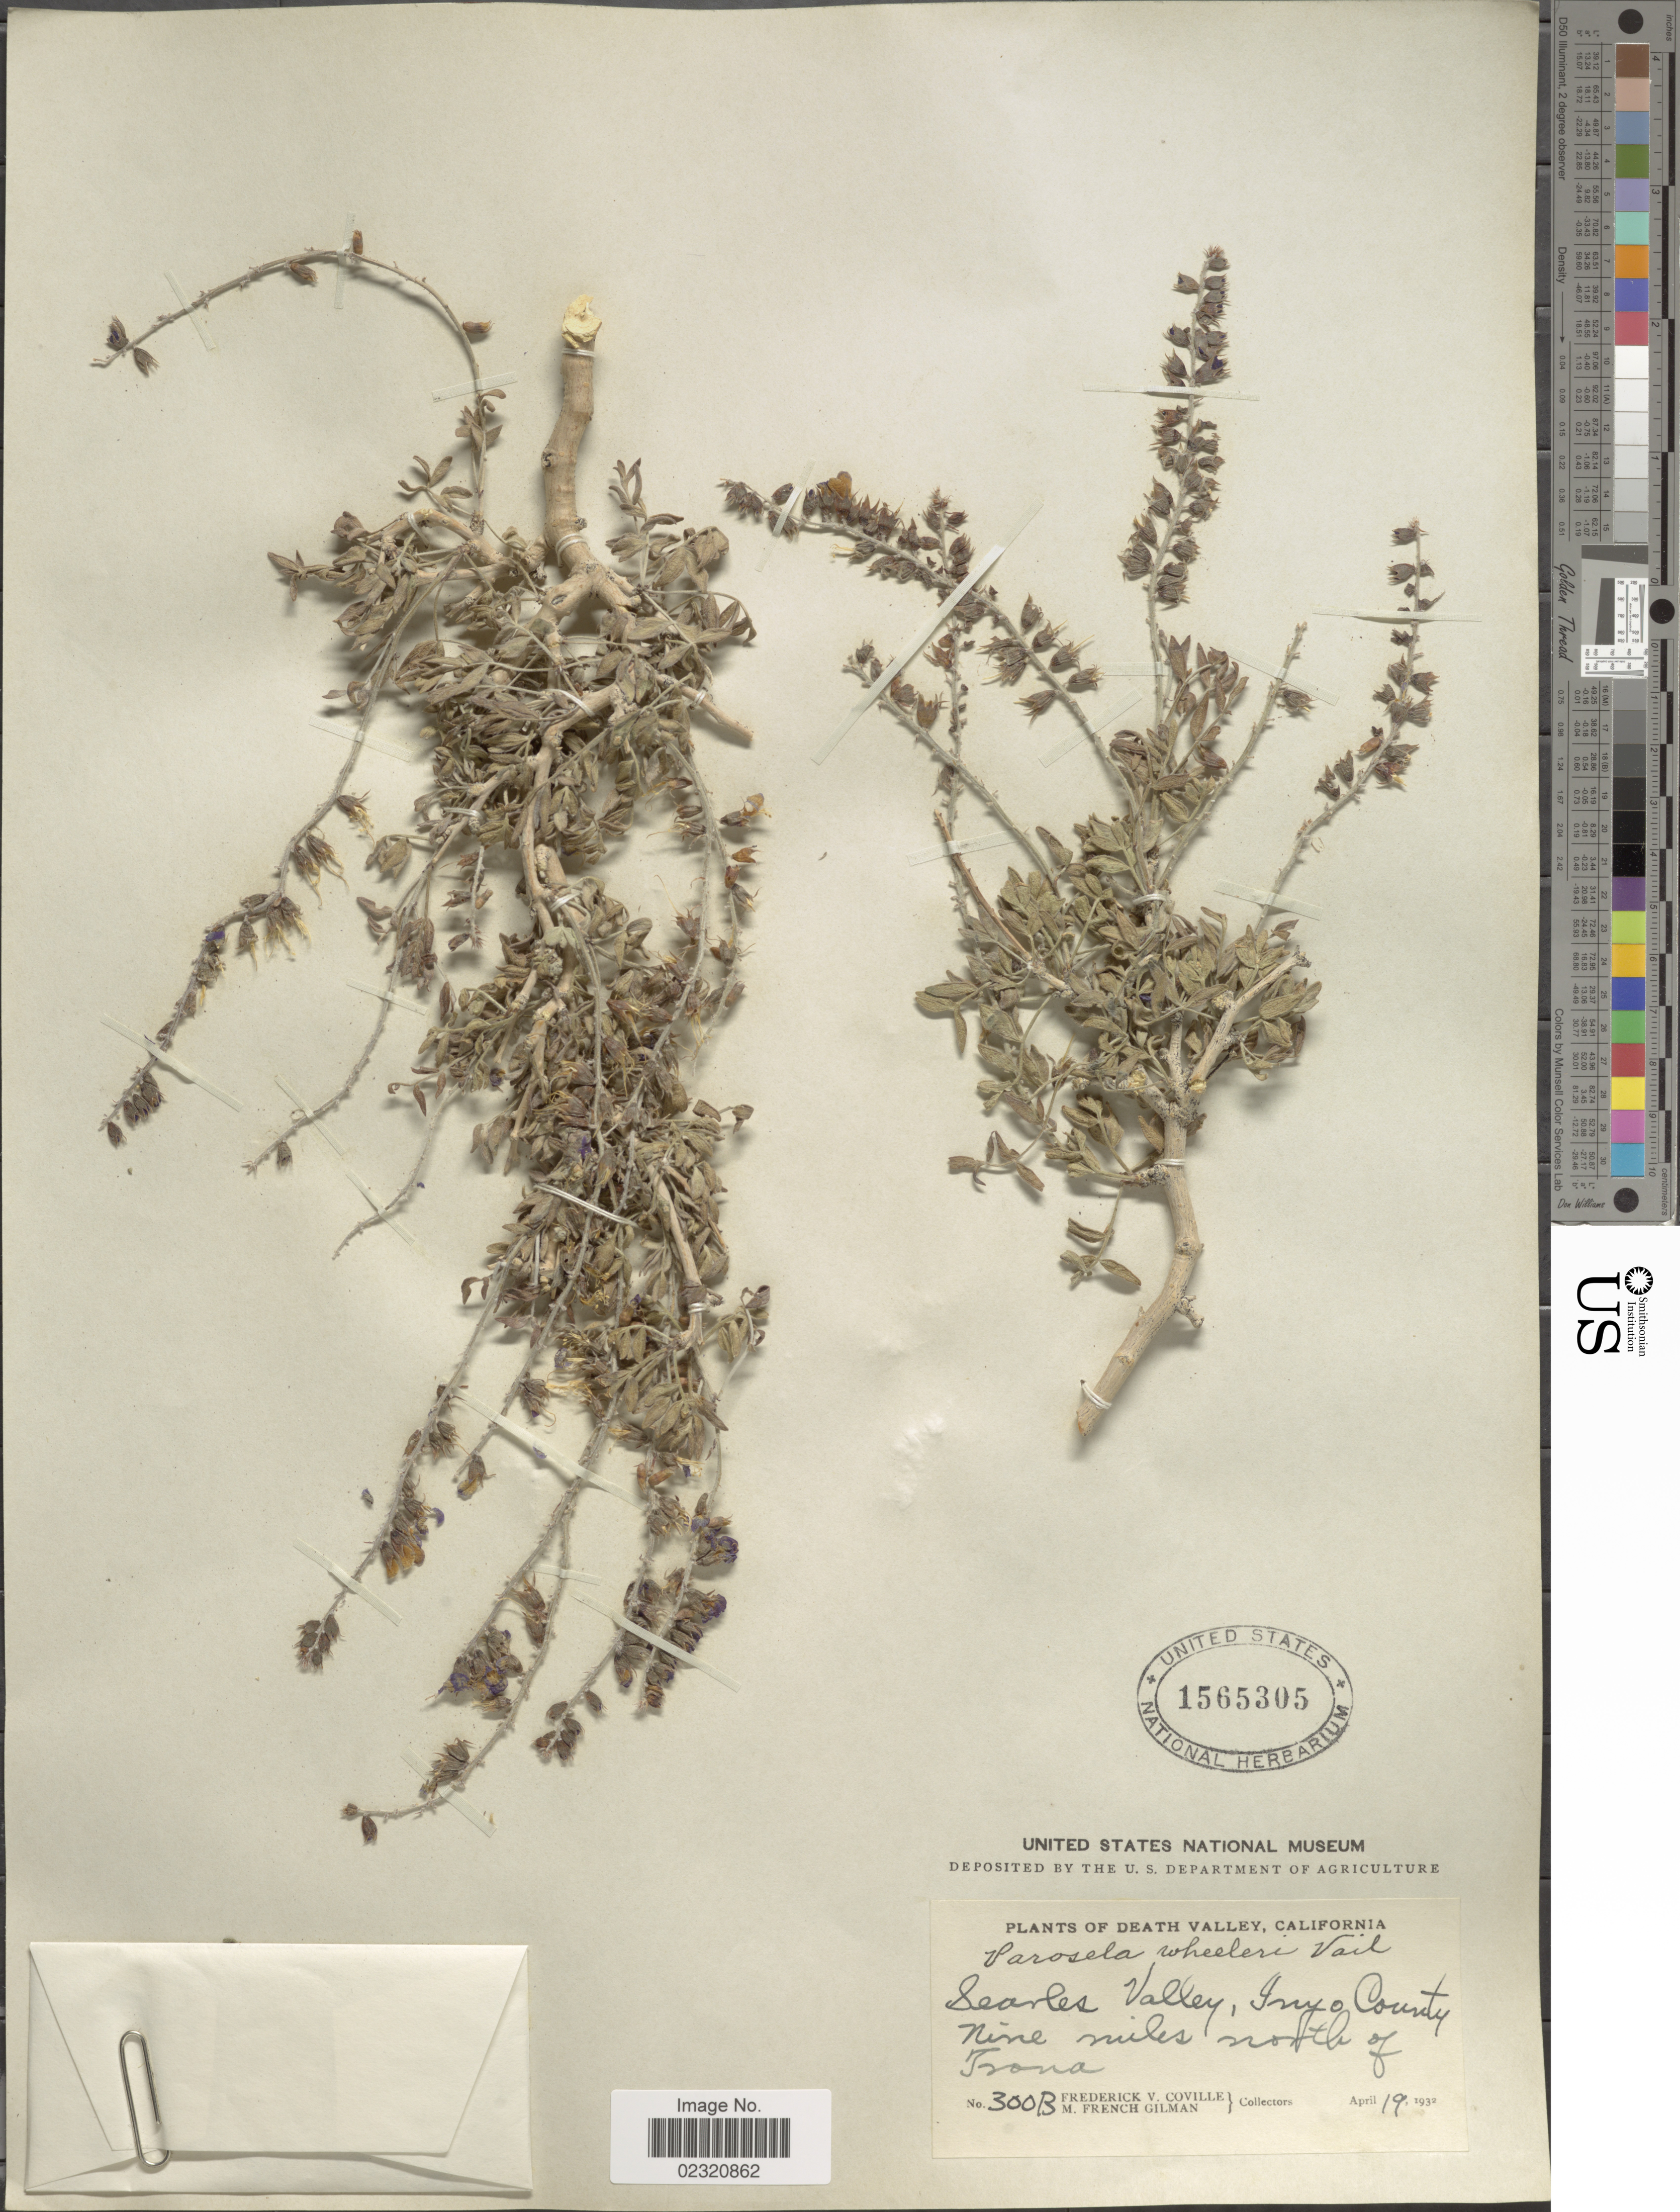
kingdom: Plantae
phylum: Tracheophyta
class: Magnoliopsida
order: Fabales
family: Fabaceae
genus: Psorothamnus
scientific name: Psorothamnus arborescens var. minutifolius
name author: (Parish) Barneby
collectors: F. V. Coville & M. F. Gilman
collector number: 300B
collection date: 1932-04-19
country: United States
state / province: California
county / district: Inyo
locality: Death Valley, Searles Valley, Inyo County, Nine miles north of Isona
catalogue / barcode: US 1565305